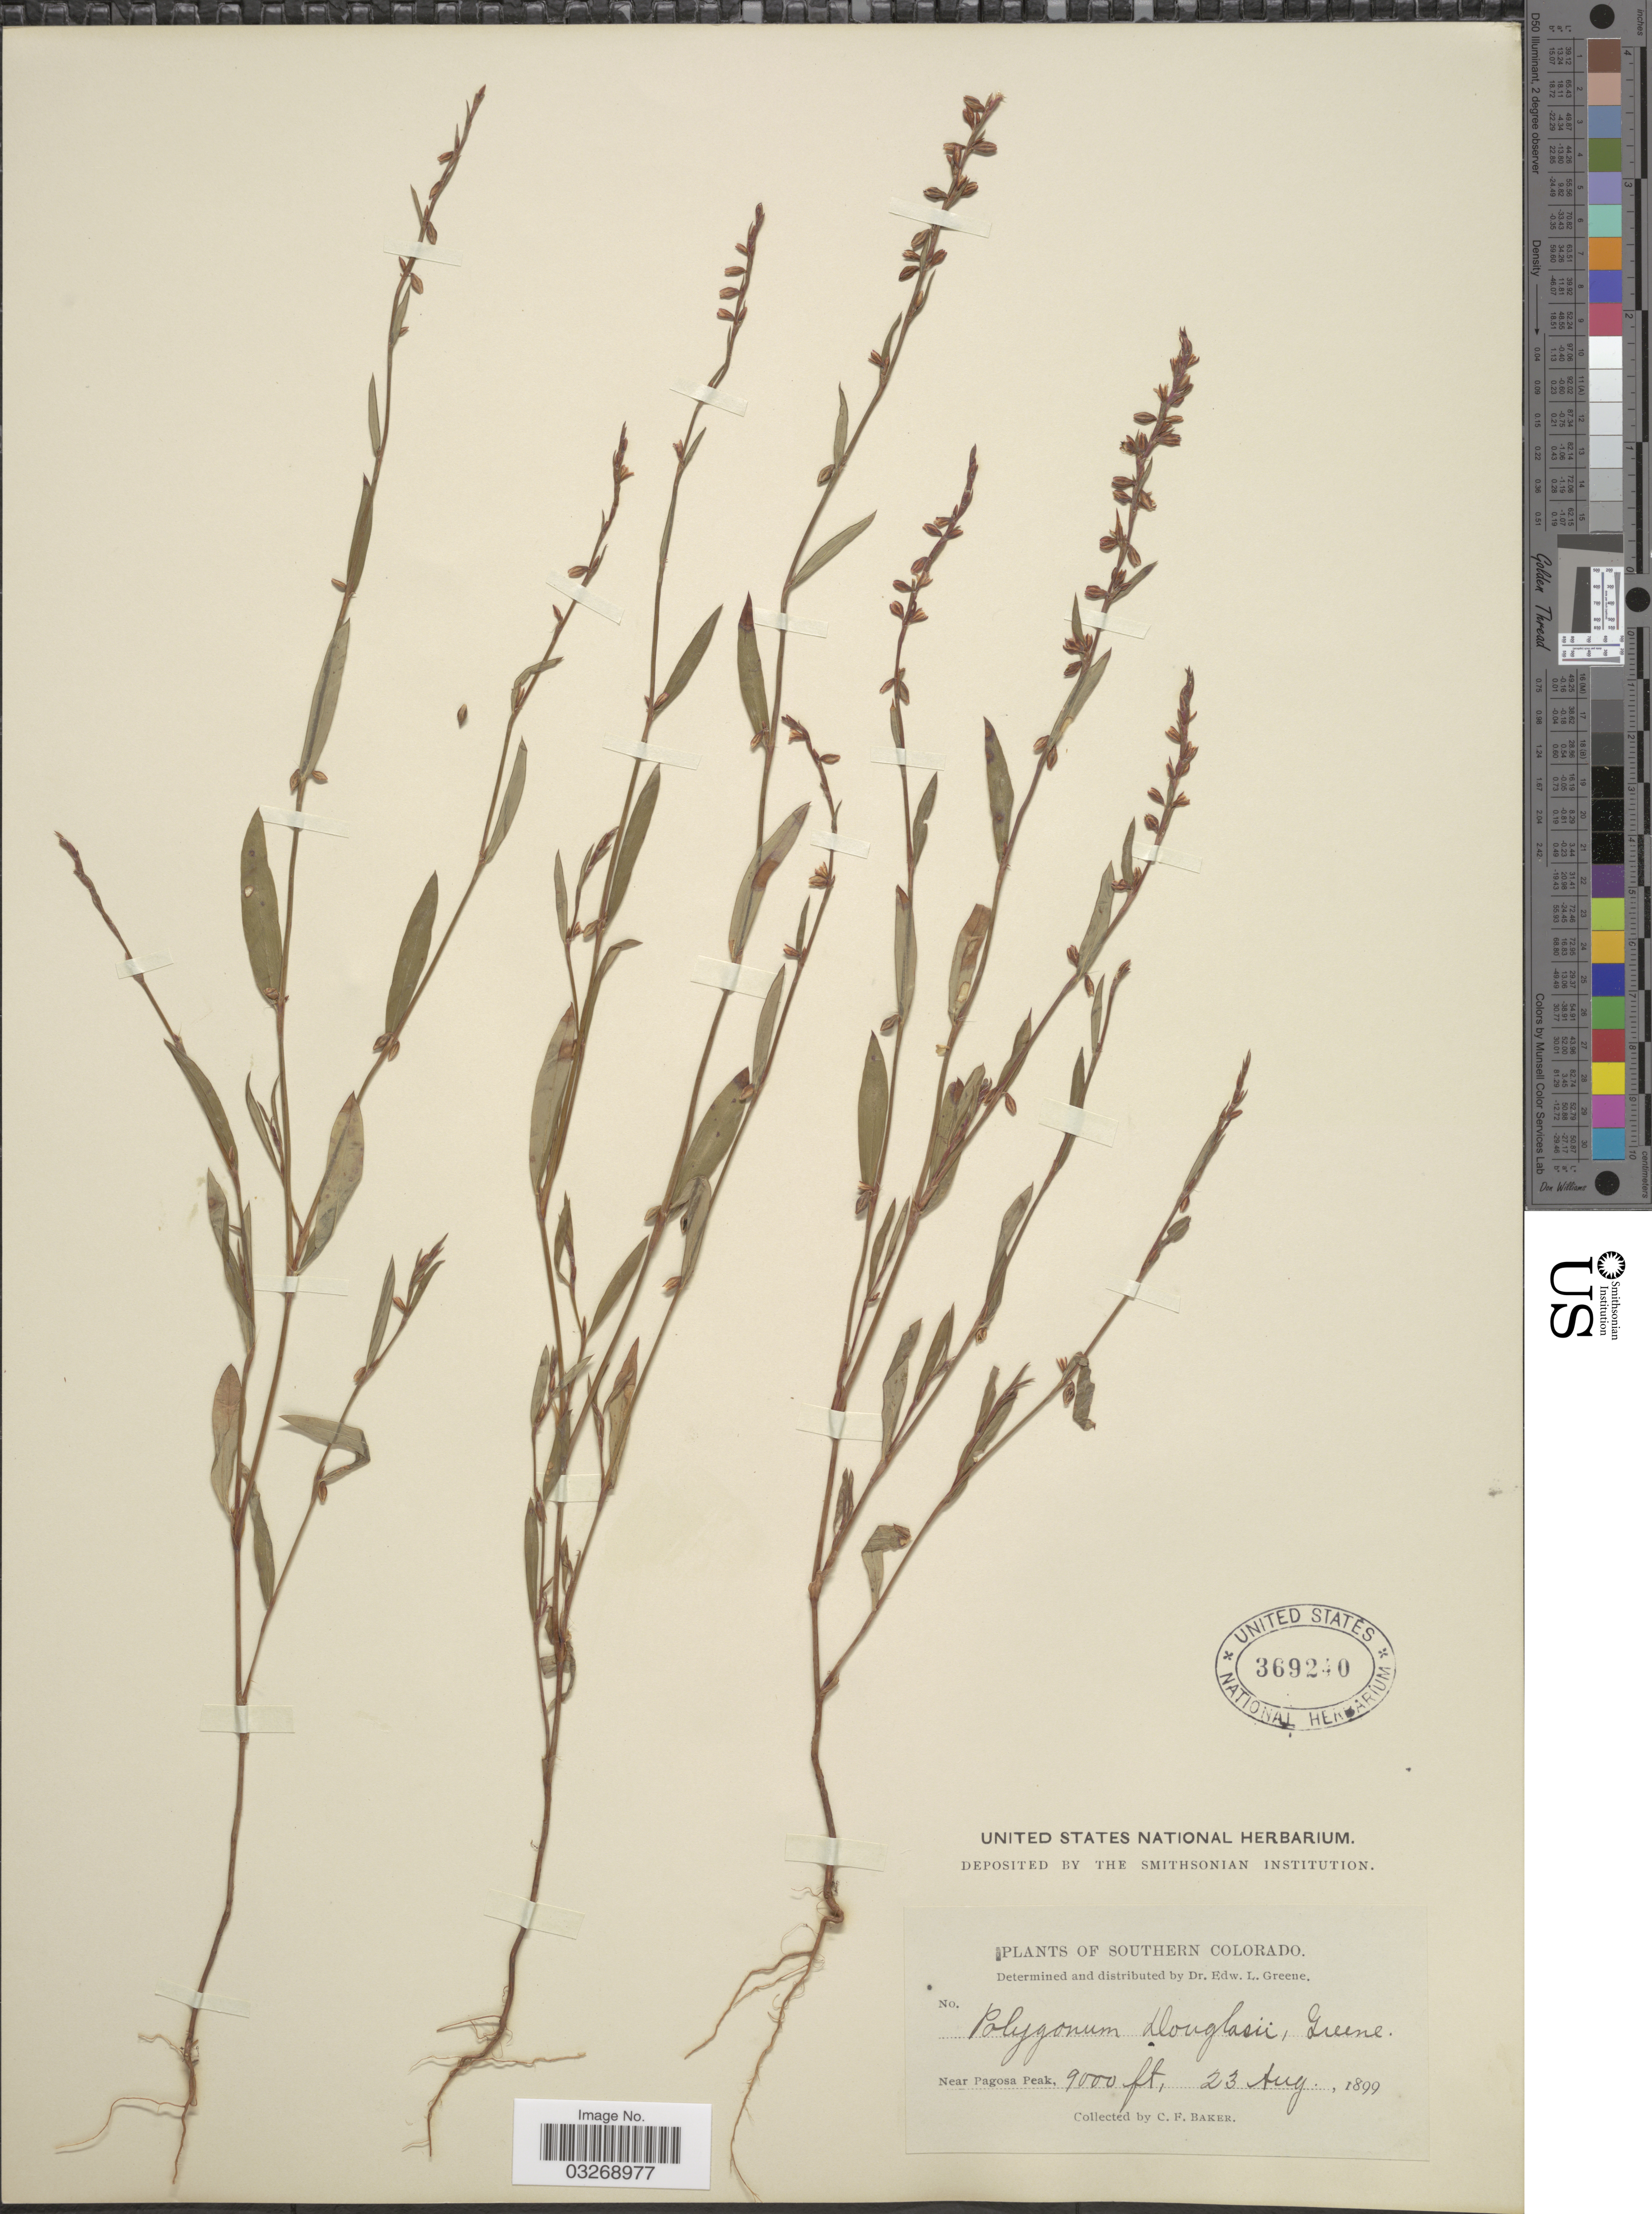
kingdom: Plantae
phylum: Tracheophyta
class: Magnoliopsida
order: Caryophyllales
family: Polygonaceae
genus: Polygonum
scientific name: Polygonum douglasii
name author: Greene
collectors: C. F. Baker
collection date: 1899-08-23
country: United States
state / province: Colorado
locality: Southern Colorado. Near Pagosa Peak.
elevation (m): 2743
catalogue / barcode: US 369240